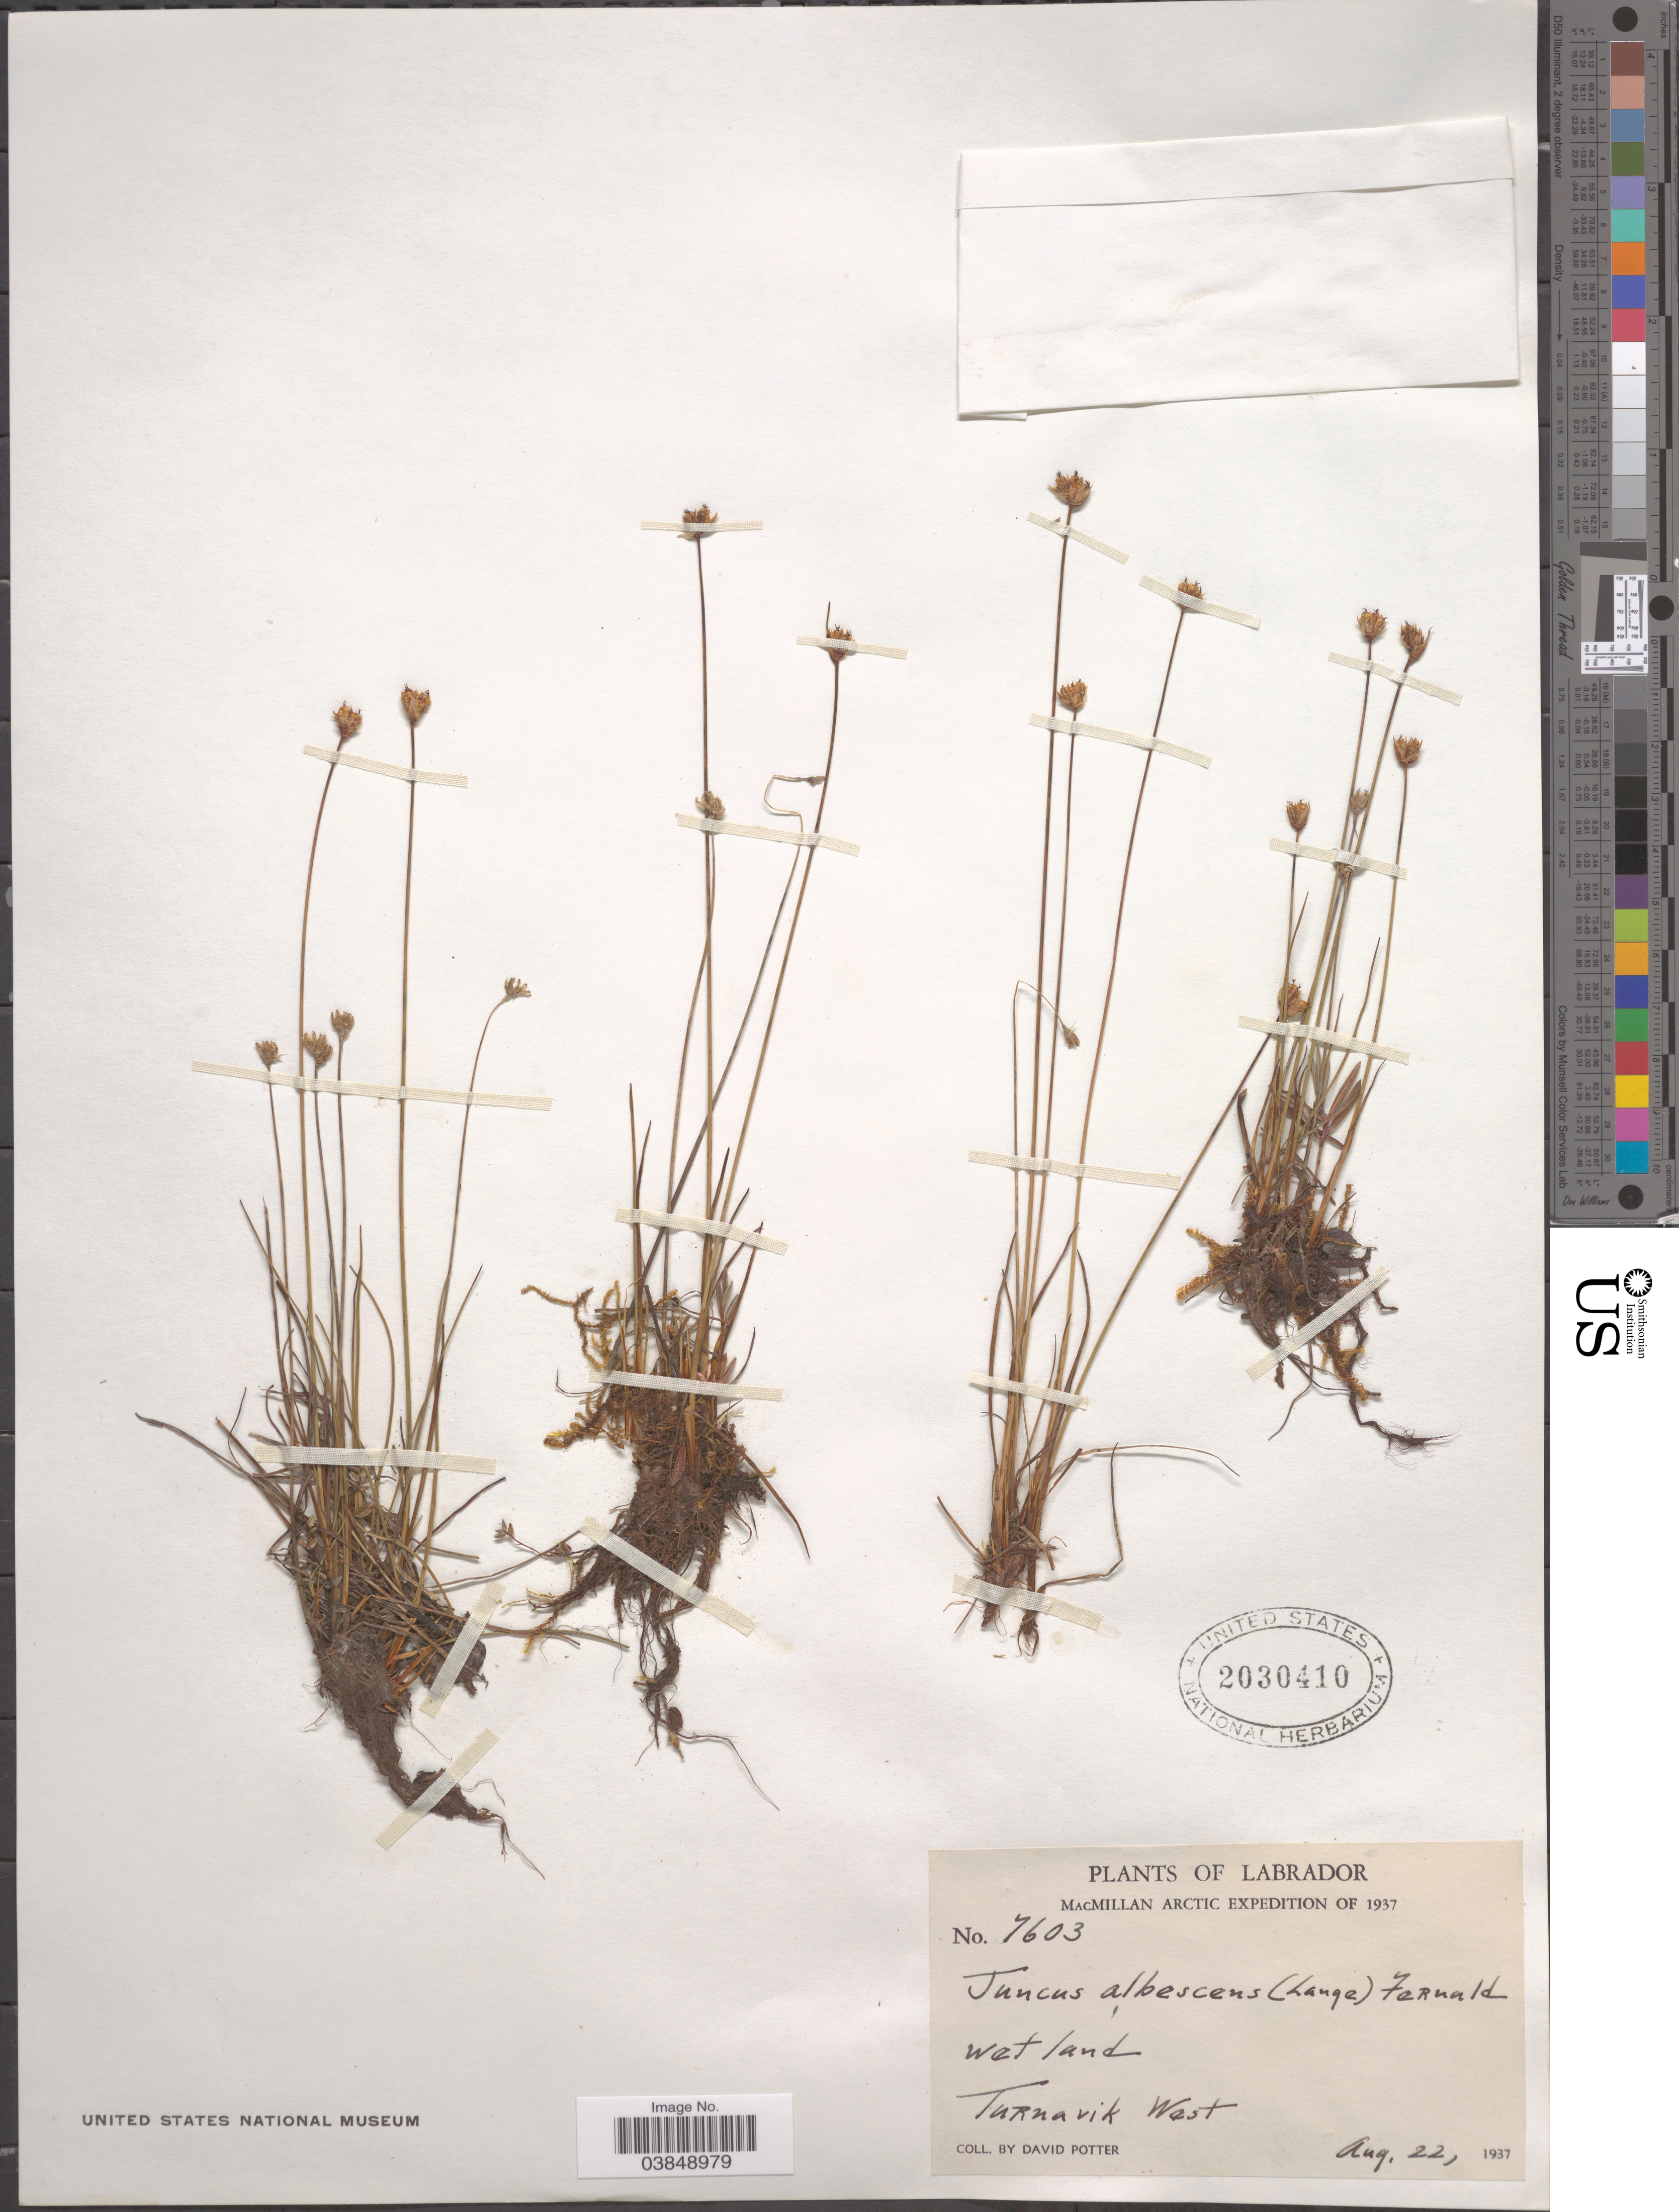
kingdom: Plantae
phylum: Tracheophyta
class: Liliopsida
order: Poales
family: Juncaceae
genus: Juncus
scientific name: Juncus albescens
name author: Fernald & Lange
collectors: D. Potter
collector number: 7603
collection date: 1937-08-22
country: Canada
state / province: Newfoundland and Labrador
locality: Labrador. Turnavik West.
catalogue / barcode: US 2030410